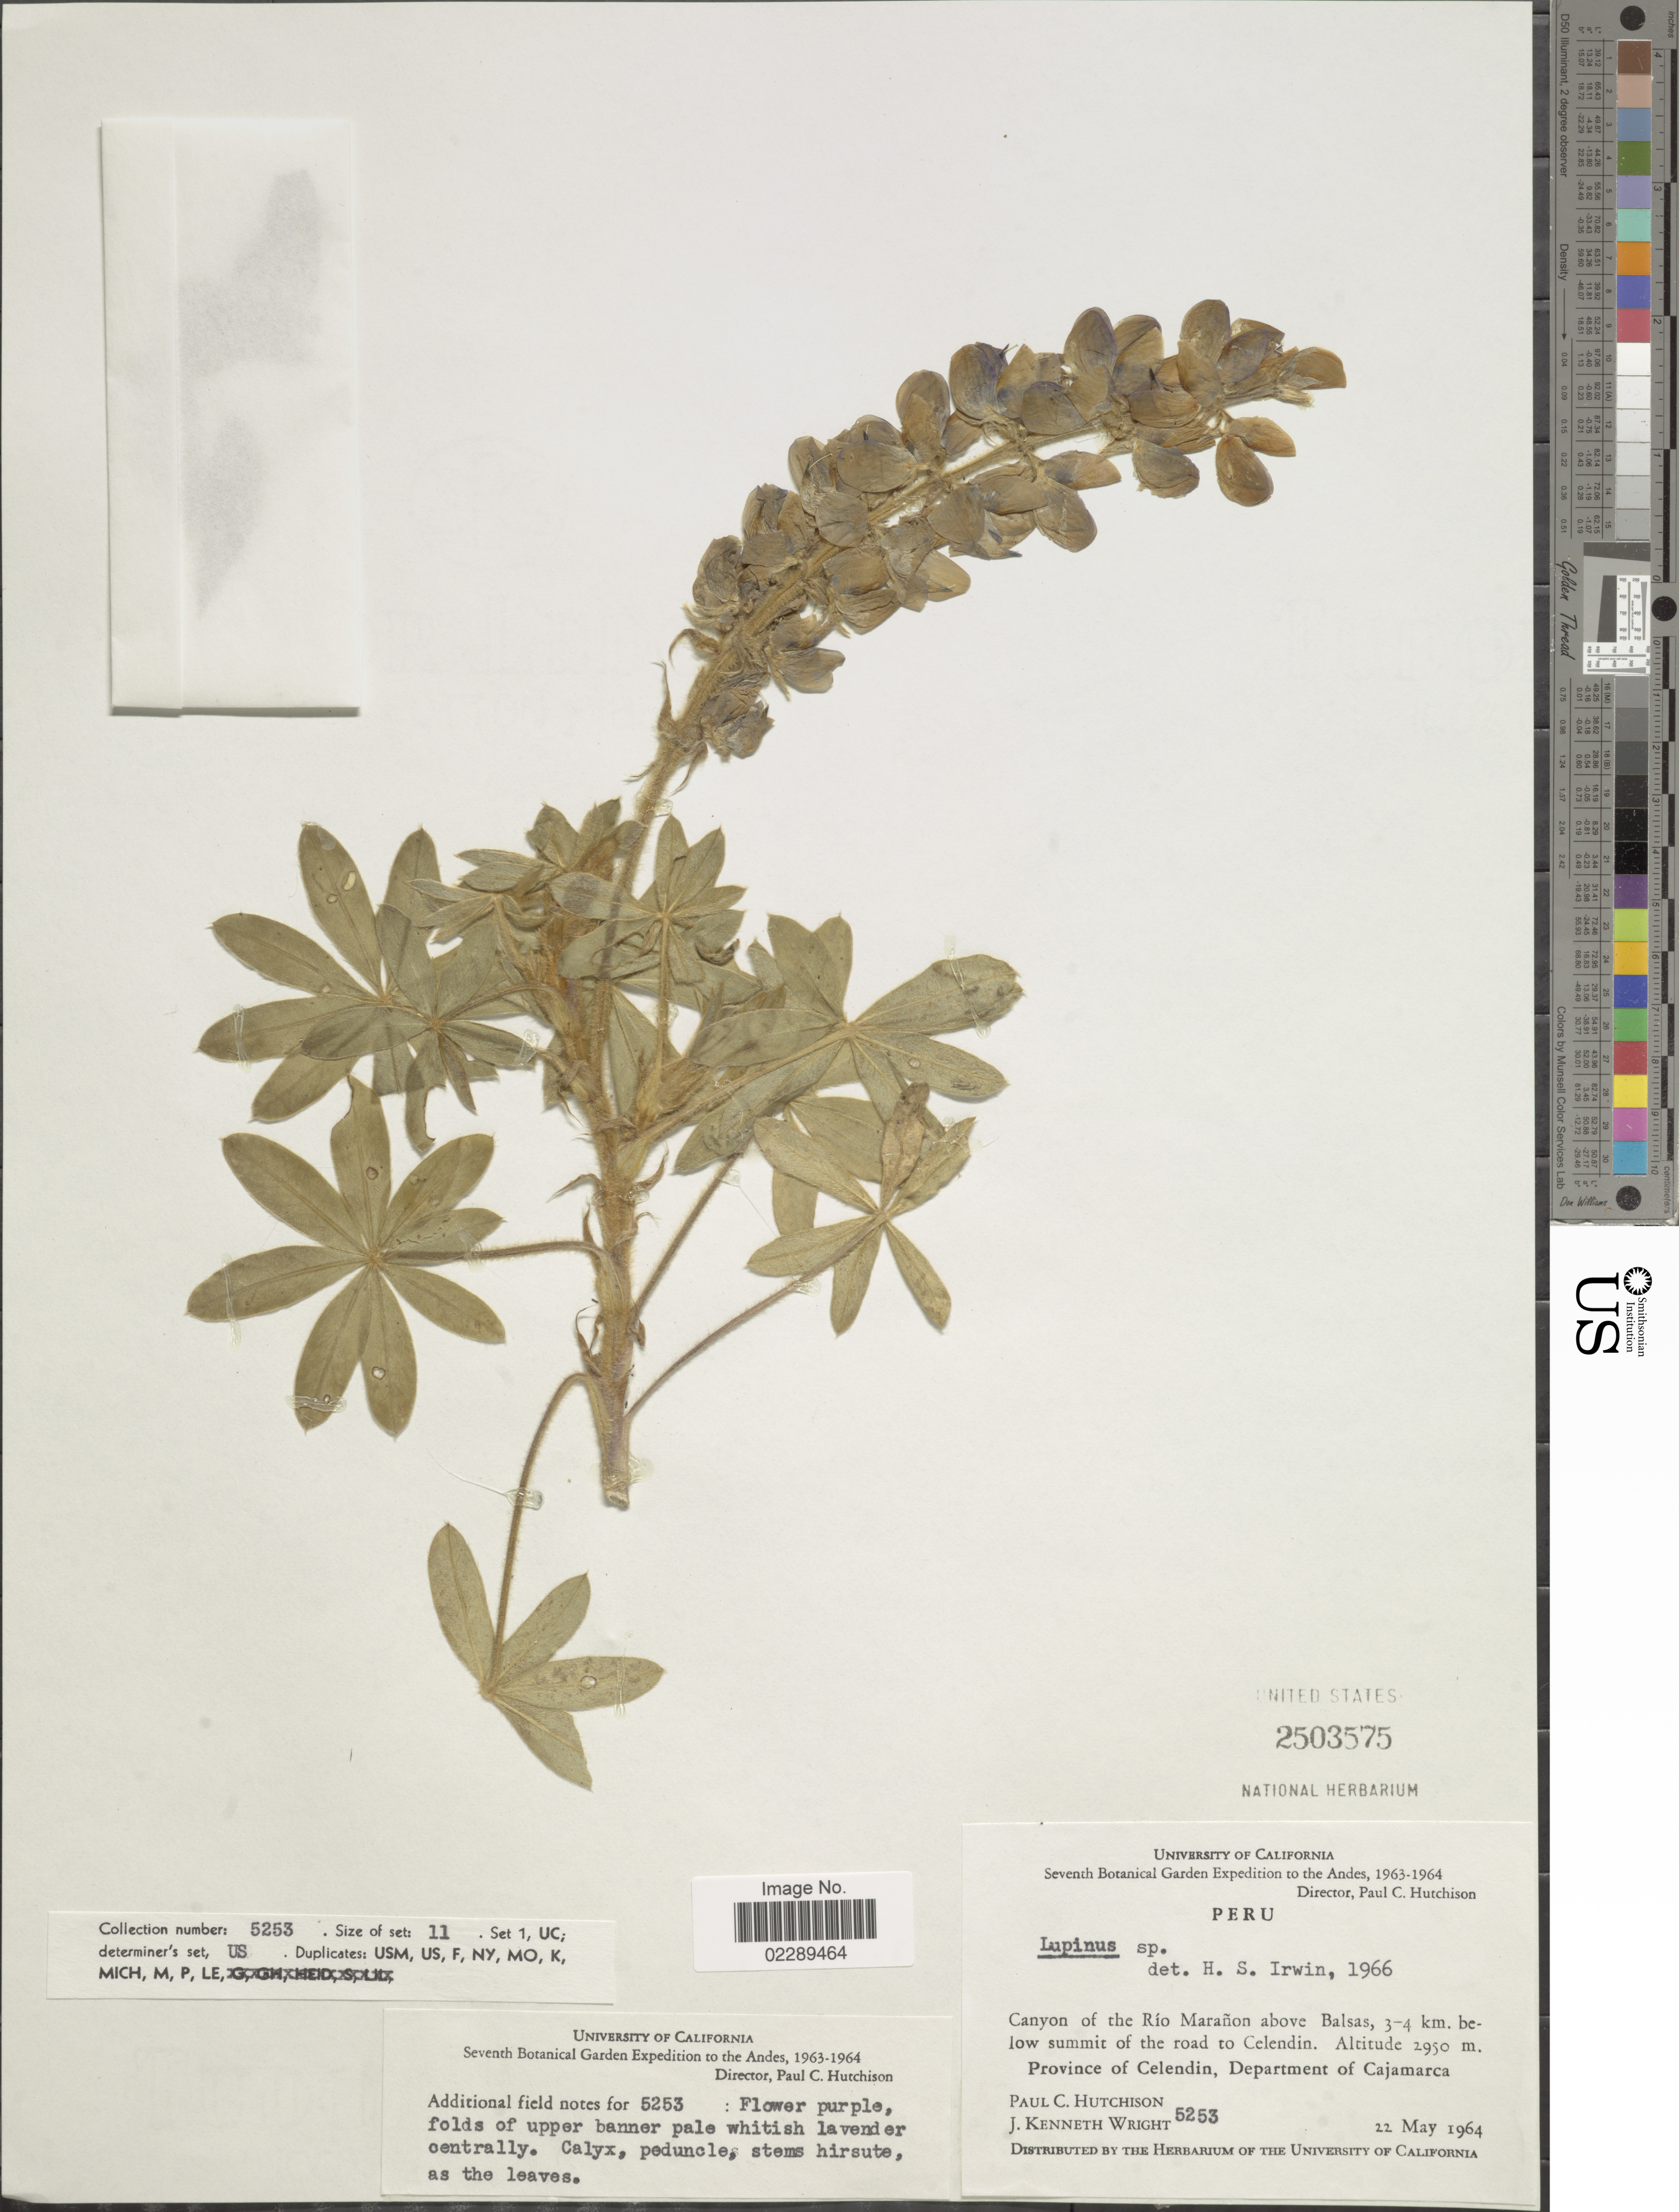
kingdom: Plantae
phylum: Tracheophyta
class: Magnoliopsida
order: Fabales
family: Fabaceae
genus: Lupinus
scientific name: Lupinus sp.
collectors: P. C. Hutchison & J. K. Wright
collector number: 5253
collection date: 1964-05-22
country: Peru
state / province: Cajamarca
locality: Canyon of the Río Marañon above Balsas, 3-4 km. below summit of the road to Celendin. Province of Celendin, Department of Cajamarca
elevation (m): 2950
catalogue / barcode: US 2503575